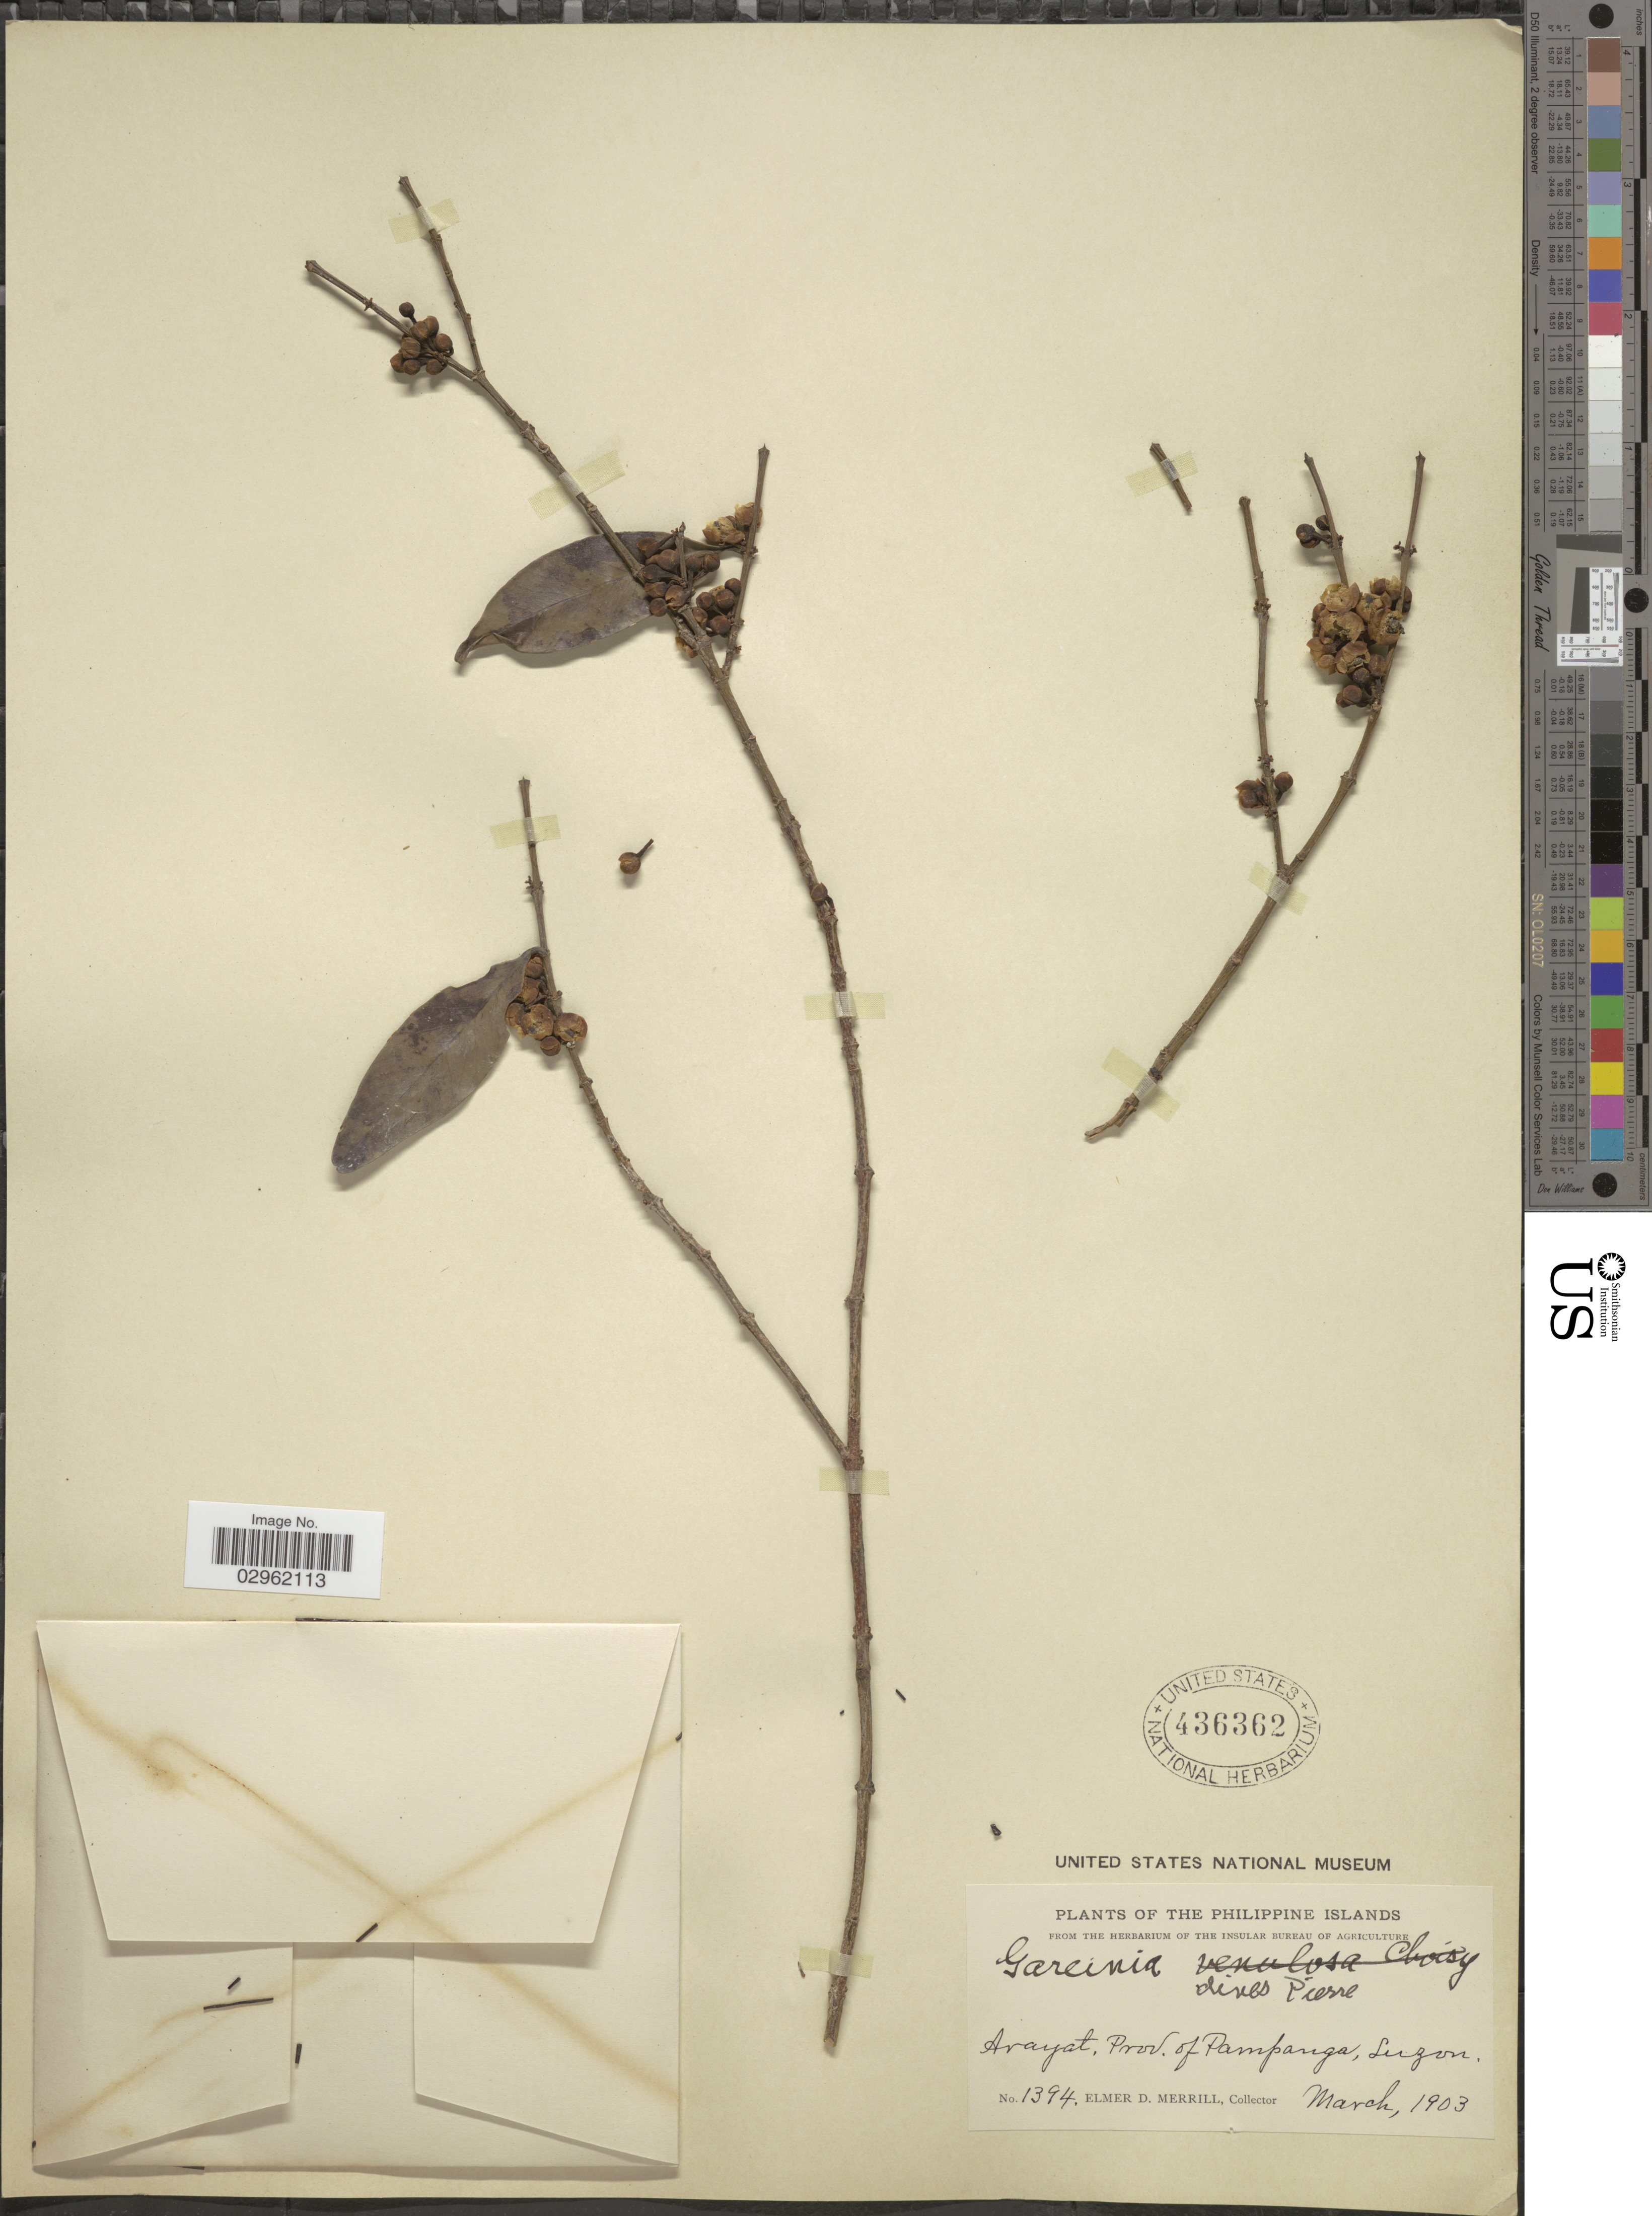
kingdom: Plantae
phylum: Tracheophyta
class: Magnoliopsida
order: Malpighiales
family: Clusiaceae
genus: Garcinia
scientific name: Garcinia dives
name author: Pierre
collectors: E. D. Merrill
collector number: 1394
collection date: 1903-03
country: Philippines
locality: Arayat, Prov. of Pampanga, Luzon.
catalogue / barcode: US 436362